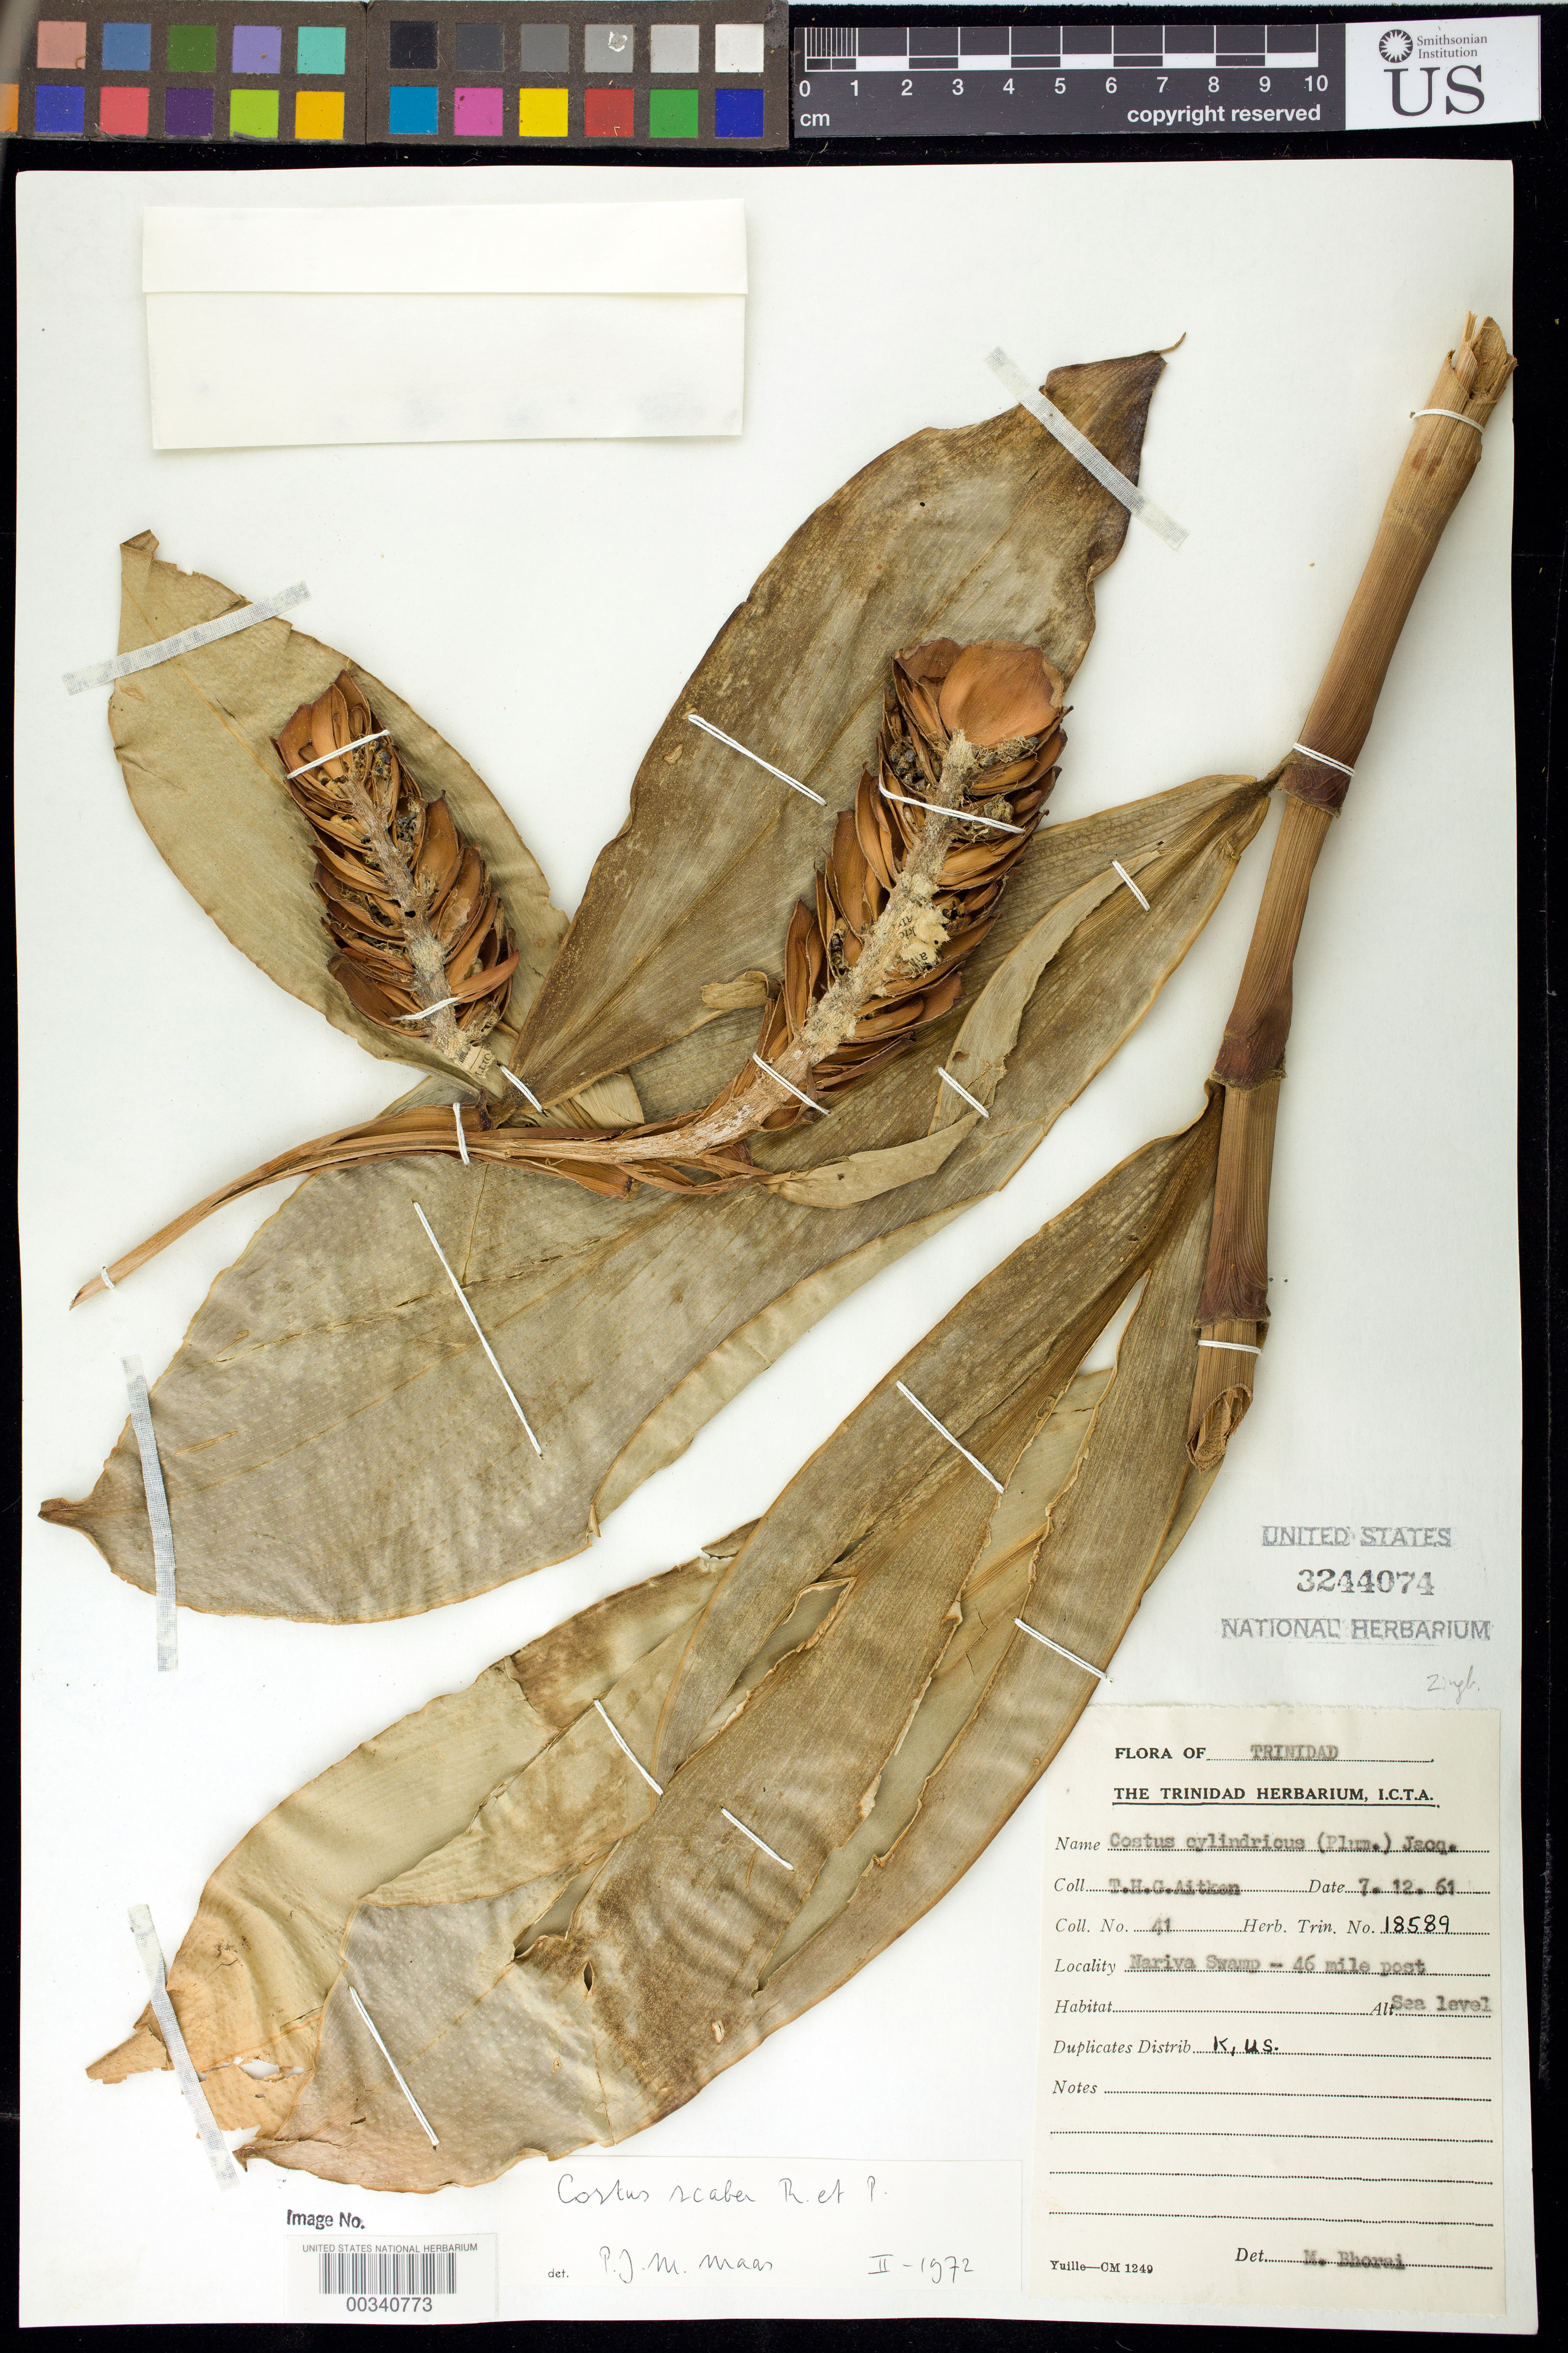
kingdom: Plantae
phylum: Tracheophyta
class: Liliopsida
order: Zingiberales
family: Costaceae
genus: Costus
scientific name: Costus scaber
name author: Ruiz & Pav.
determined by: Maas, Paul J. M.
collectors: T. Aitken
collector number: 41 / Herb. Trin. # 18589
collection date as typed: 07 Dec 1961 or 12 Jul 1961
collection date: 1961-07-12 or 1961-12-07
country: Trinidad and Tobago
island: Trinidad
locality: Nariva swamp - 46 mile post, sea level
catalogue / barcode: US 3244074